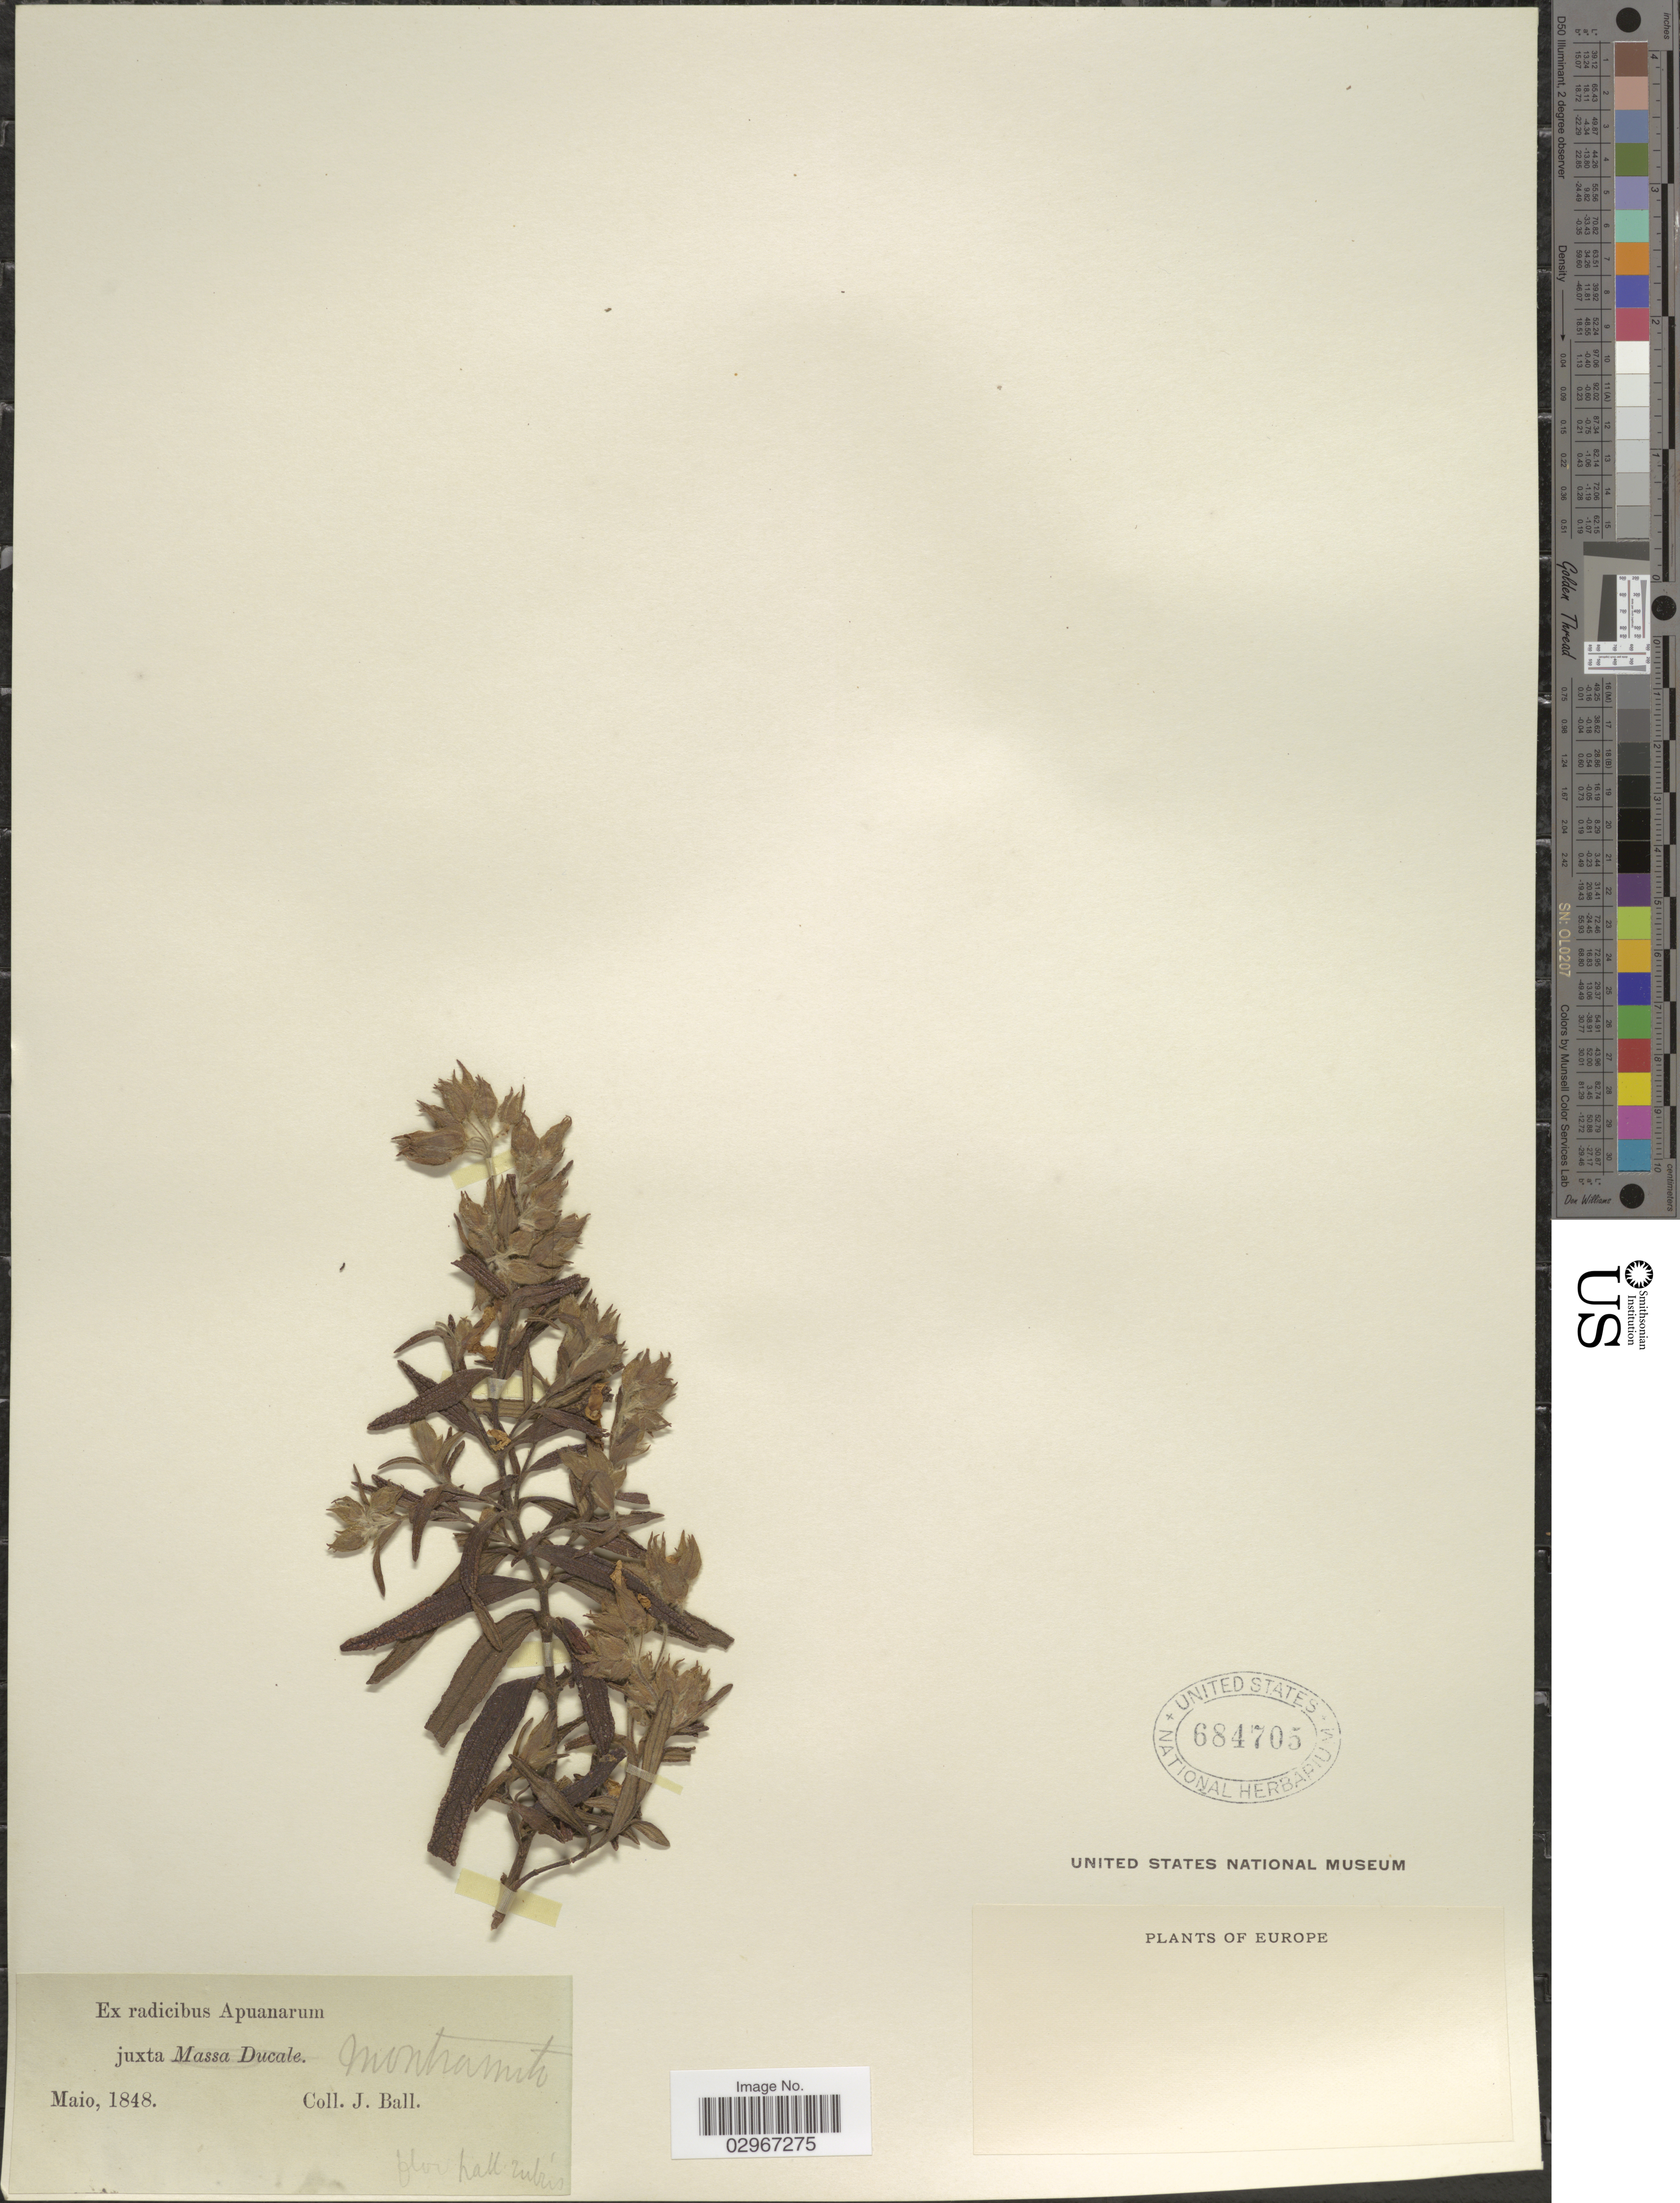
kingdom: Plantae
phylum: Tracheophyta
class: Magnoliopsida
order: Malvales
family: Cistaceae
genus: Helianthemum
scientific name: Helianthemum sp.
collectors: J. Ball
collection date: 1848-05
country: Italy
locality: Ex radicibus Apuanarum juxta Montramito, Europe.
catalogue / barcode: US 684705